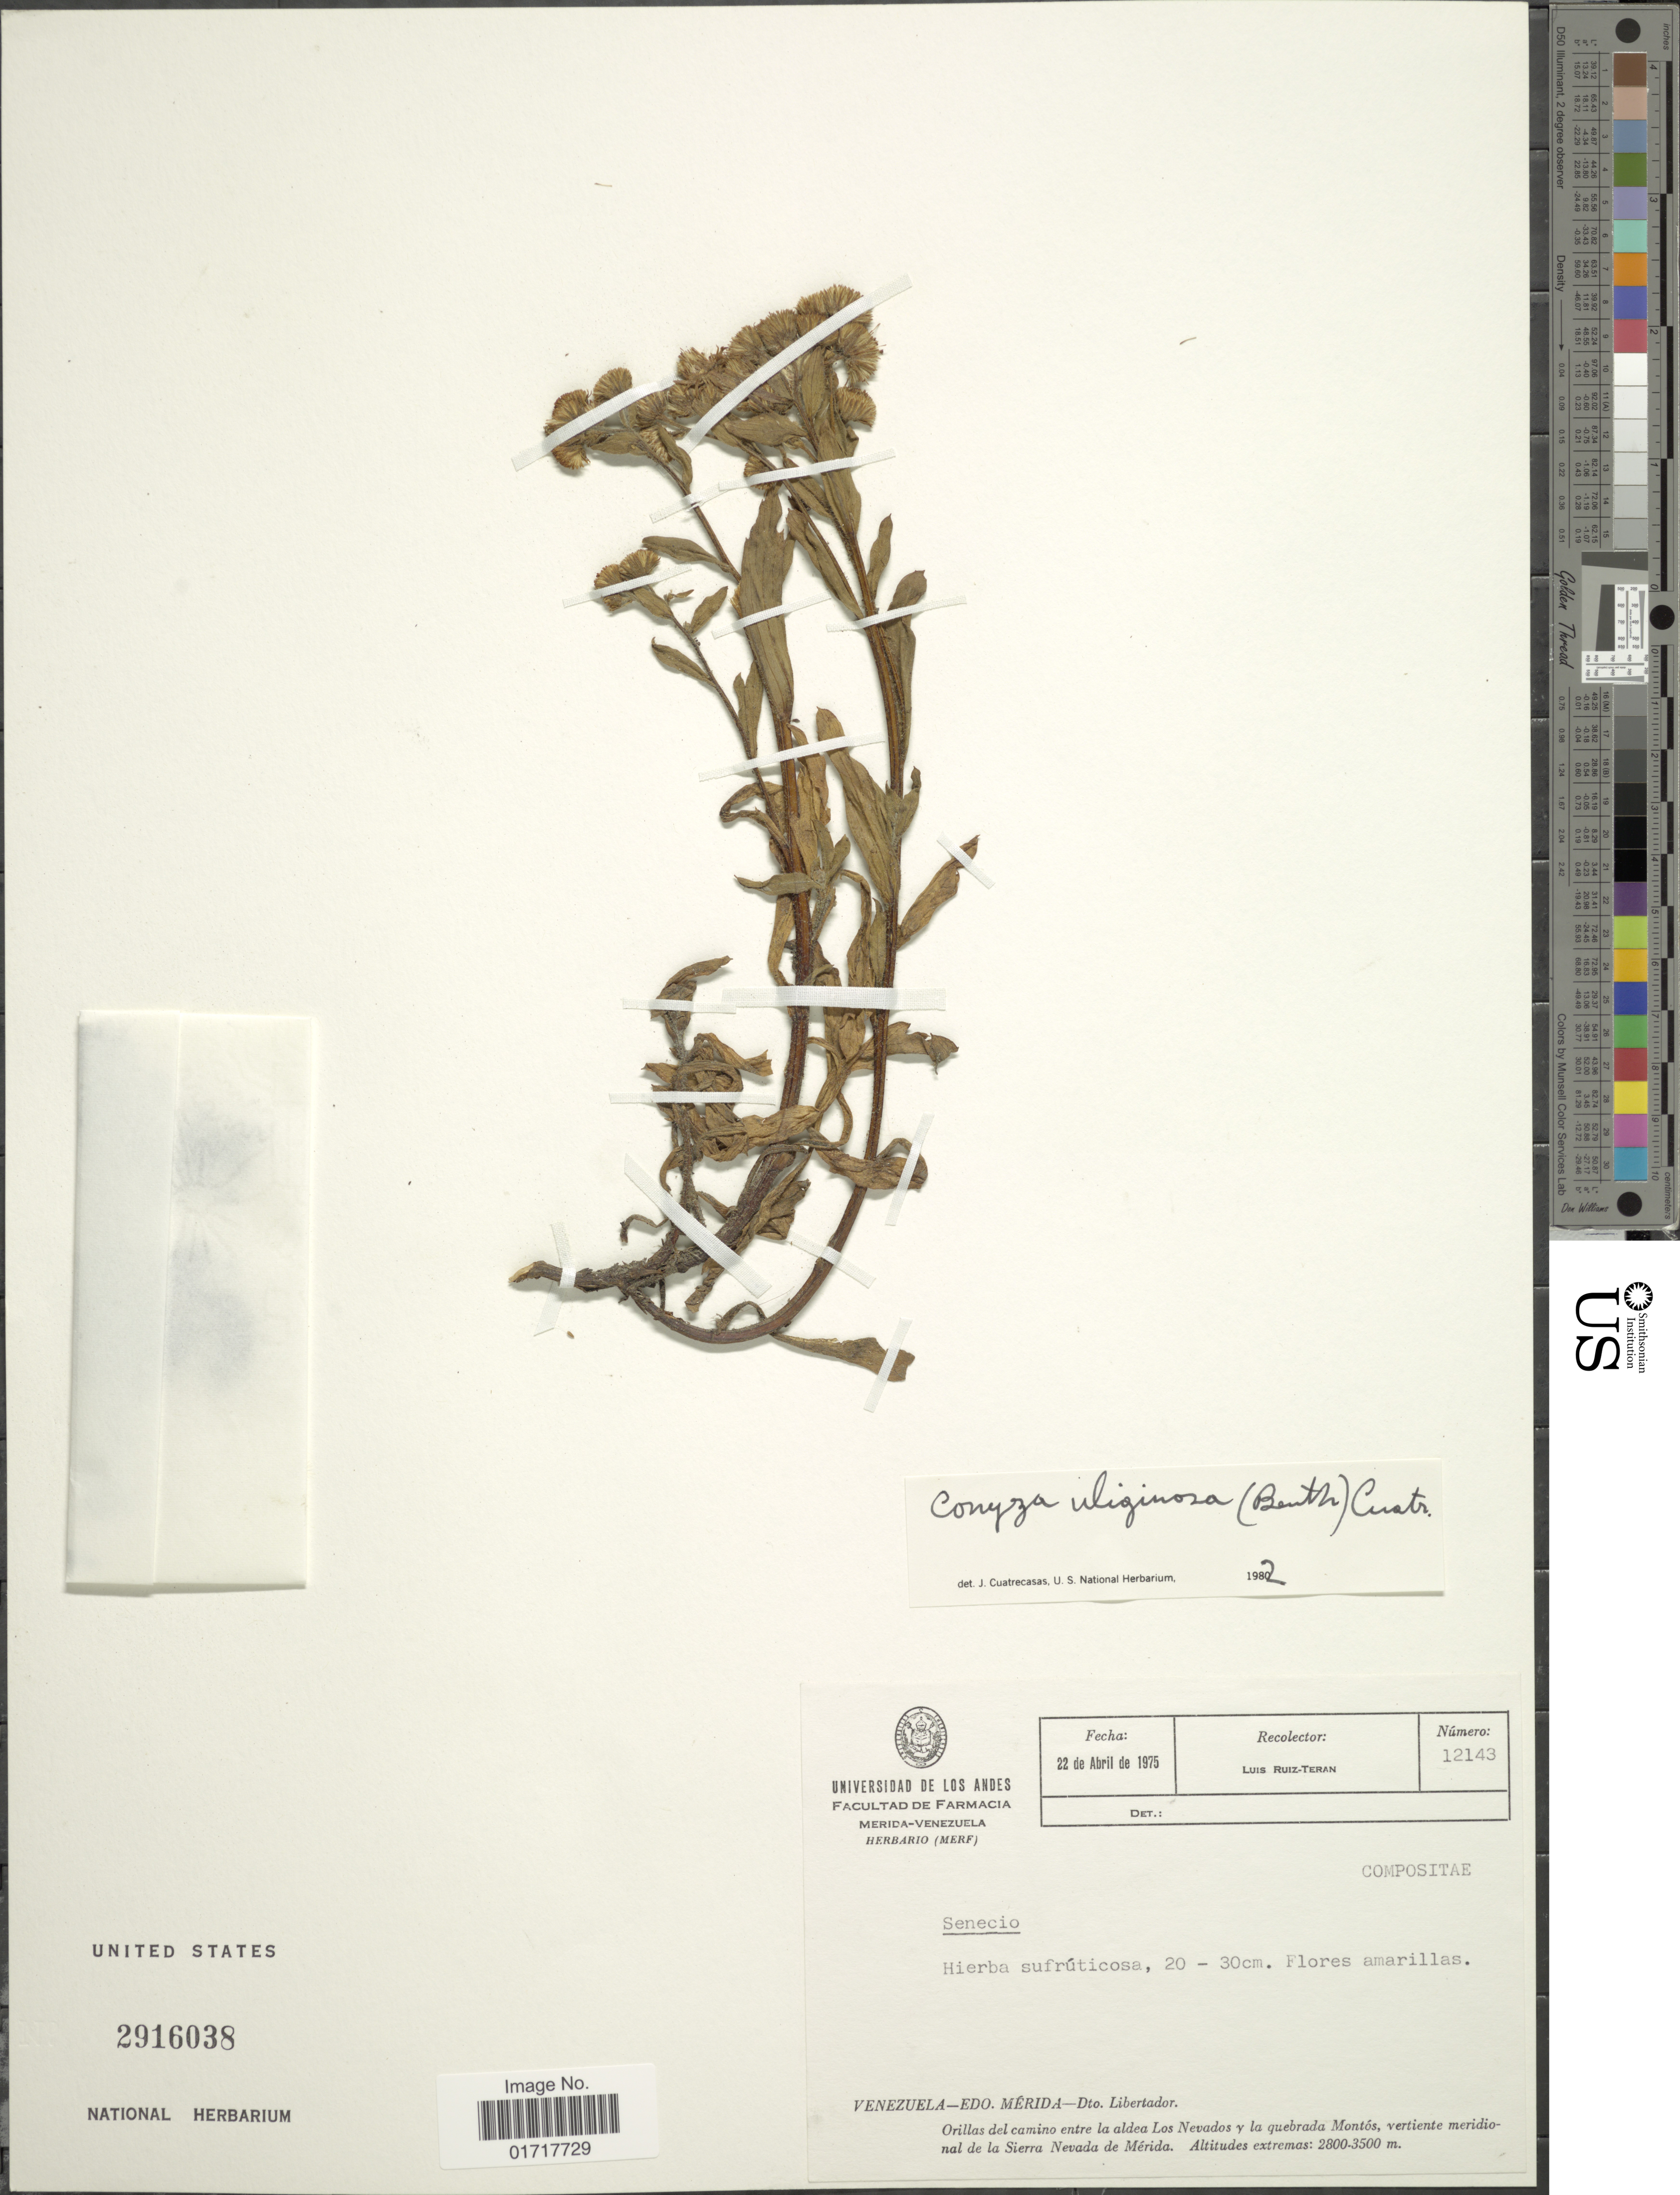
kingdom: Plantae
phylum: Tracheophyta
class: Magnoliopsida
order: Asterales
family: Asteraceae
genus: Conyza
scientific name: Conyza uliginosa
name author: (Benth.) Cuatrec.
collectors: L. E. Ruíz-Terán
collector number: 12143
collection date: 1975-04-22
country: Venezuela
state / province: Mérida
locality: Venezuela- Edo. Merida - Dto. Libertador. Orillas del camino entre la aldea Los Nevados y la quebrada Montos, vertientes meridional de la Sierra Nevada de Merida.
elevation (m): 2800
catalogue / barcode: US 2916038